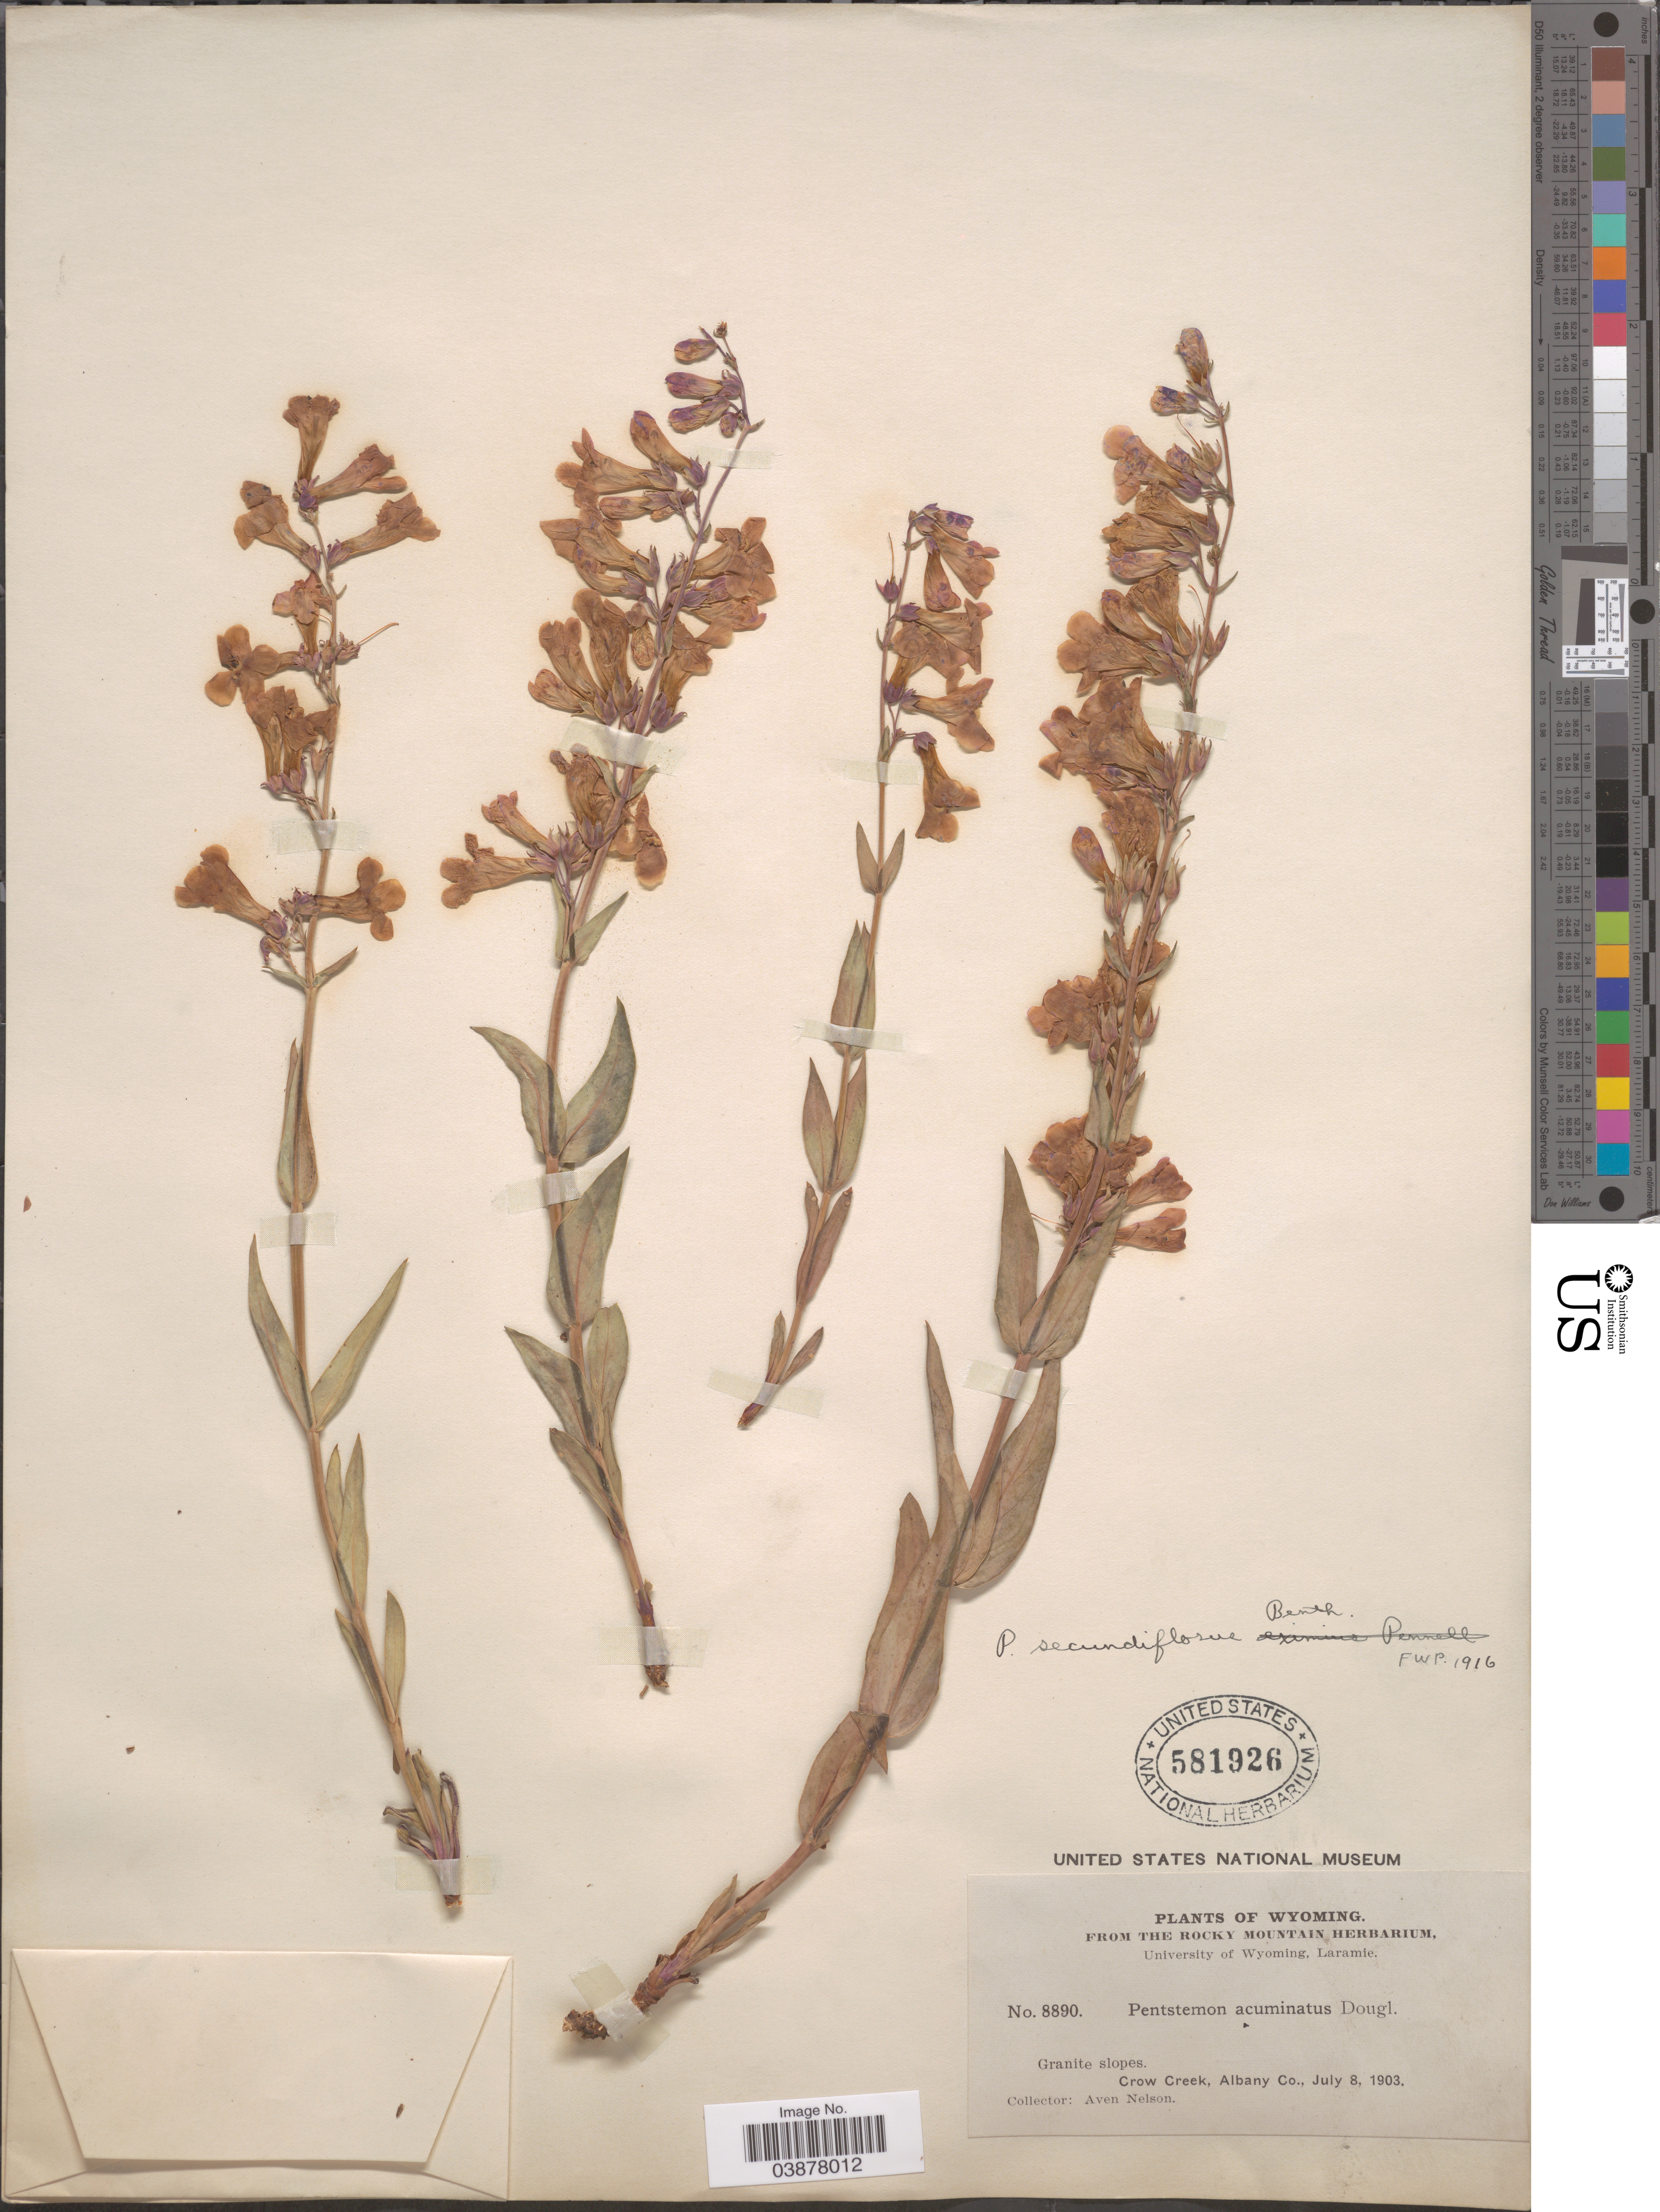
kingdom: Plantae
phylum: Tracheophyta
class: Magnoliopsida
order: Lamiales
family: Plantaginaceae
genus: Penstemon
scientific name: Penstemon secundiflorus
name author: Benth.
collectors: A. Nelson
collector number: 8890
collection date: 1903-07-08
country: United States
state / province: Wyoming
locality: Crow Creek, Albany Co.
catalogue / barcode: US 581926